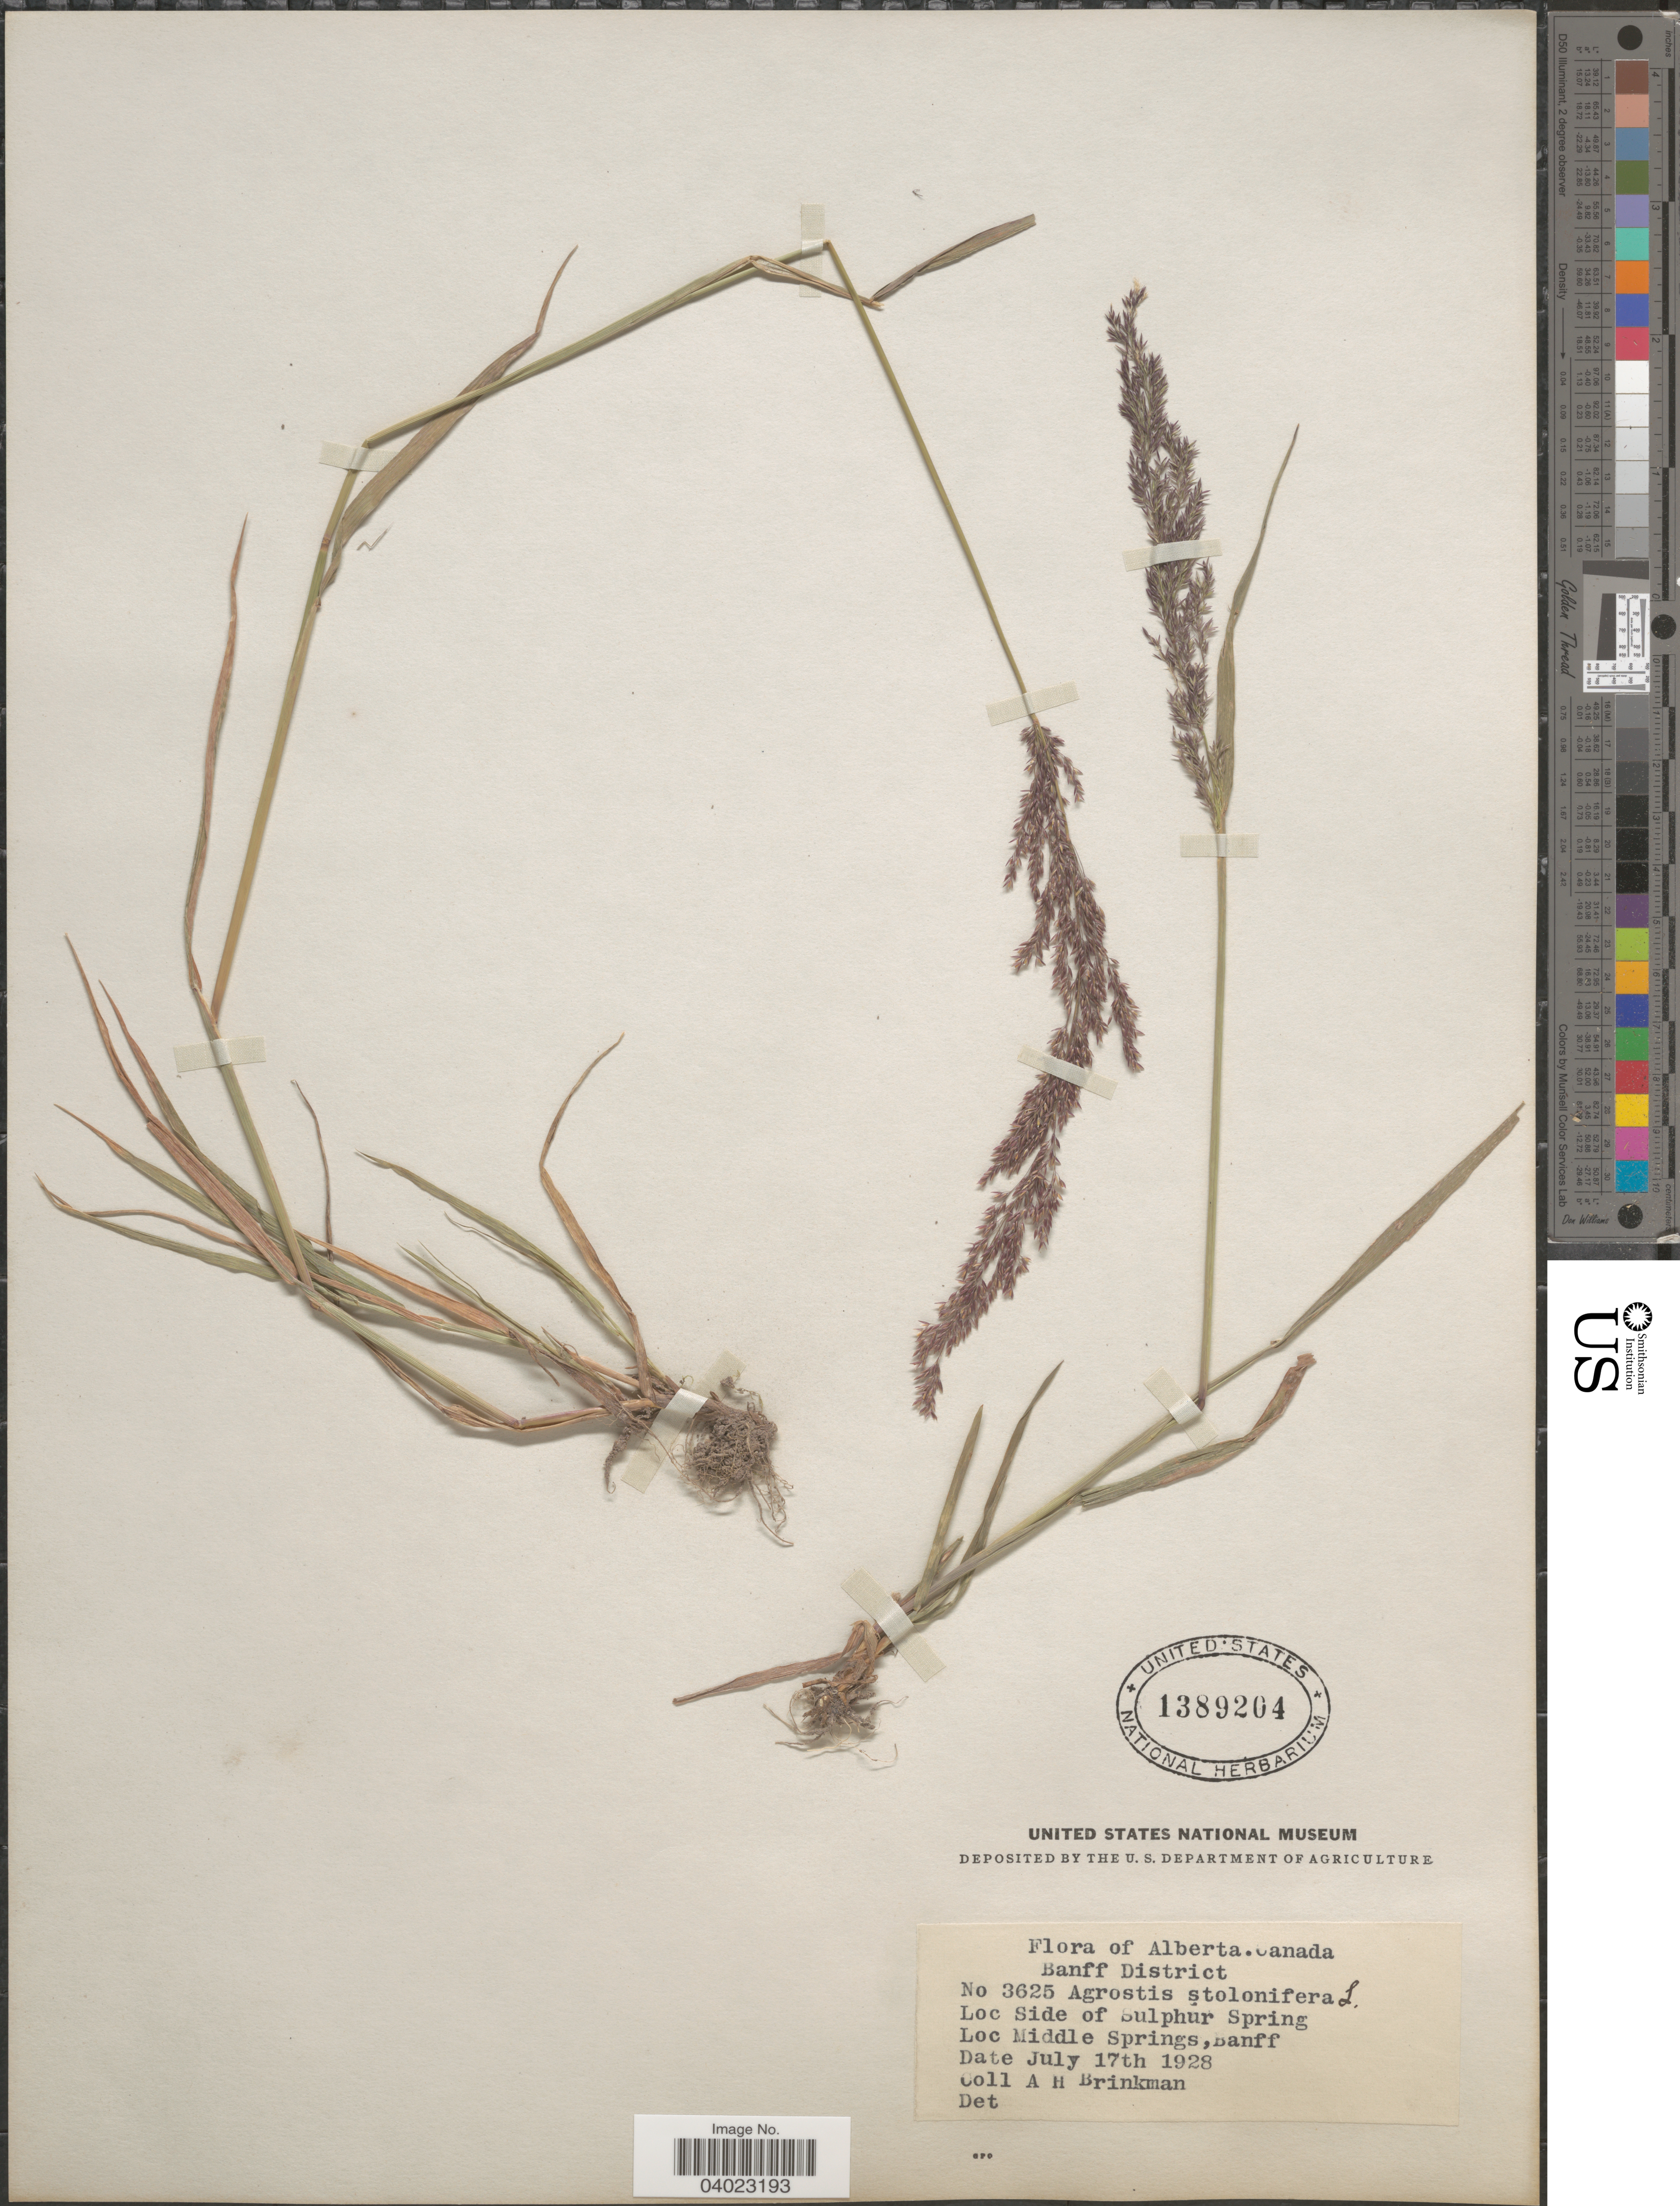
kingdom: Plantae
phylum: Tracheophyta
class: Liliopsida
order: Poales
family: Poaceae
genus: Agrostis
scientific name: Agrostis stolonifera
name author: L.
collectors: A. Brinkman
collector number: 3625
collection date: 1928-07-17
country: Canada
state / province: Alberta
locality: Banff District. Side of Sulphur Spring. Middle Springs, Banff.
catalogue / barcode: US 1389204